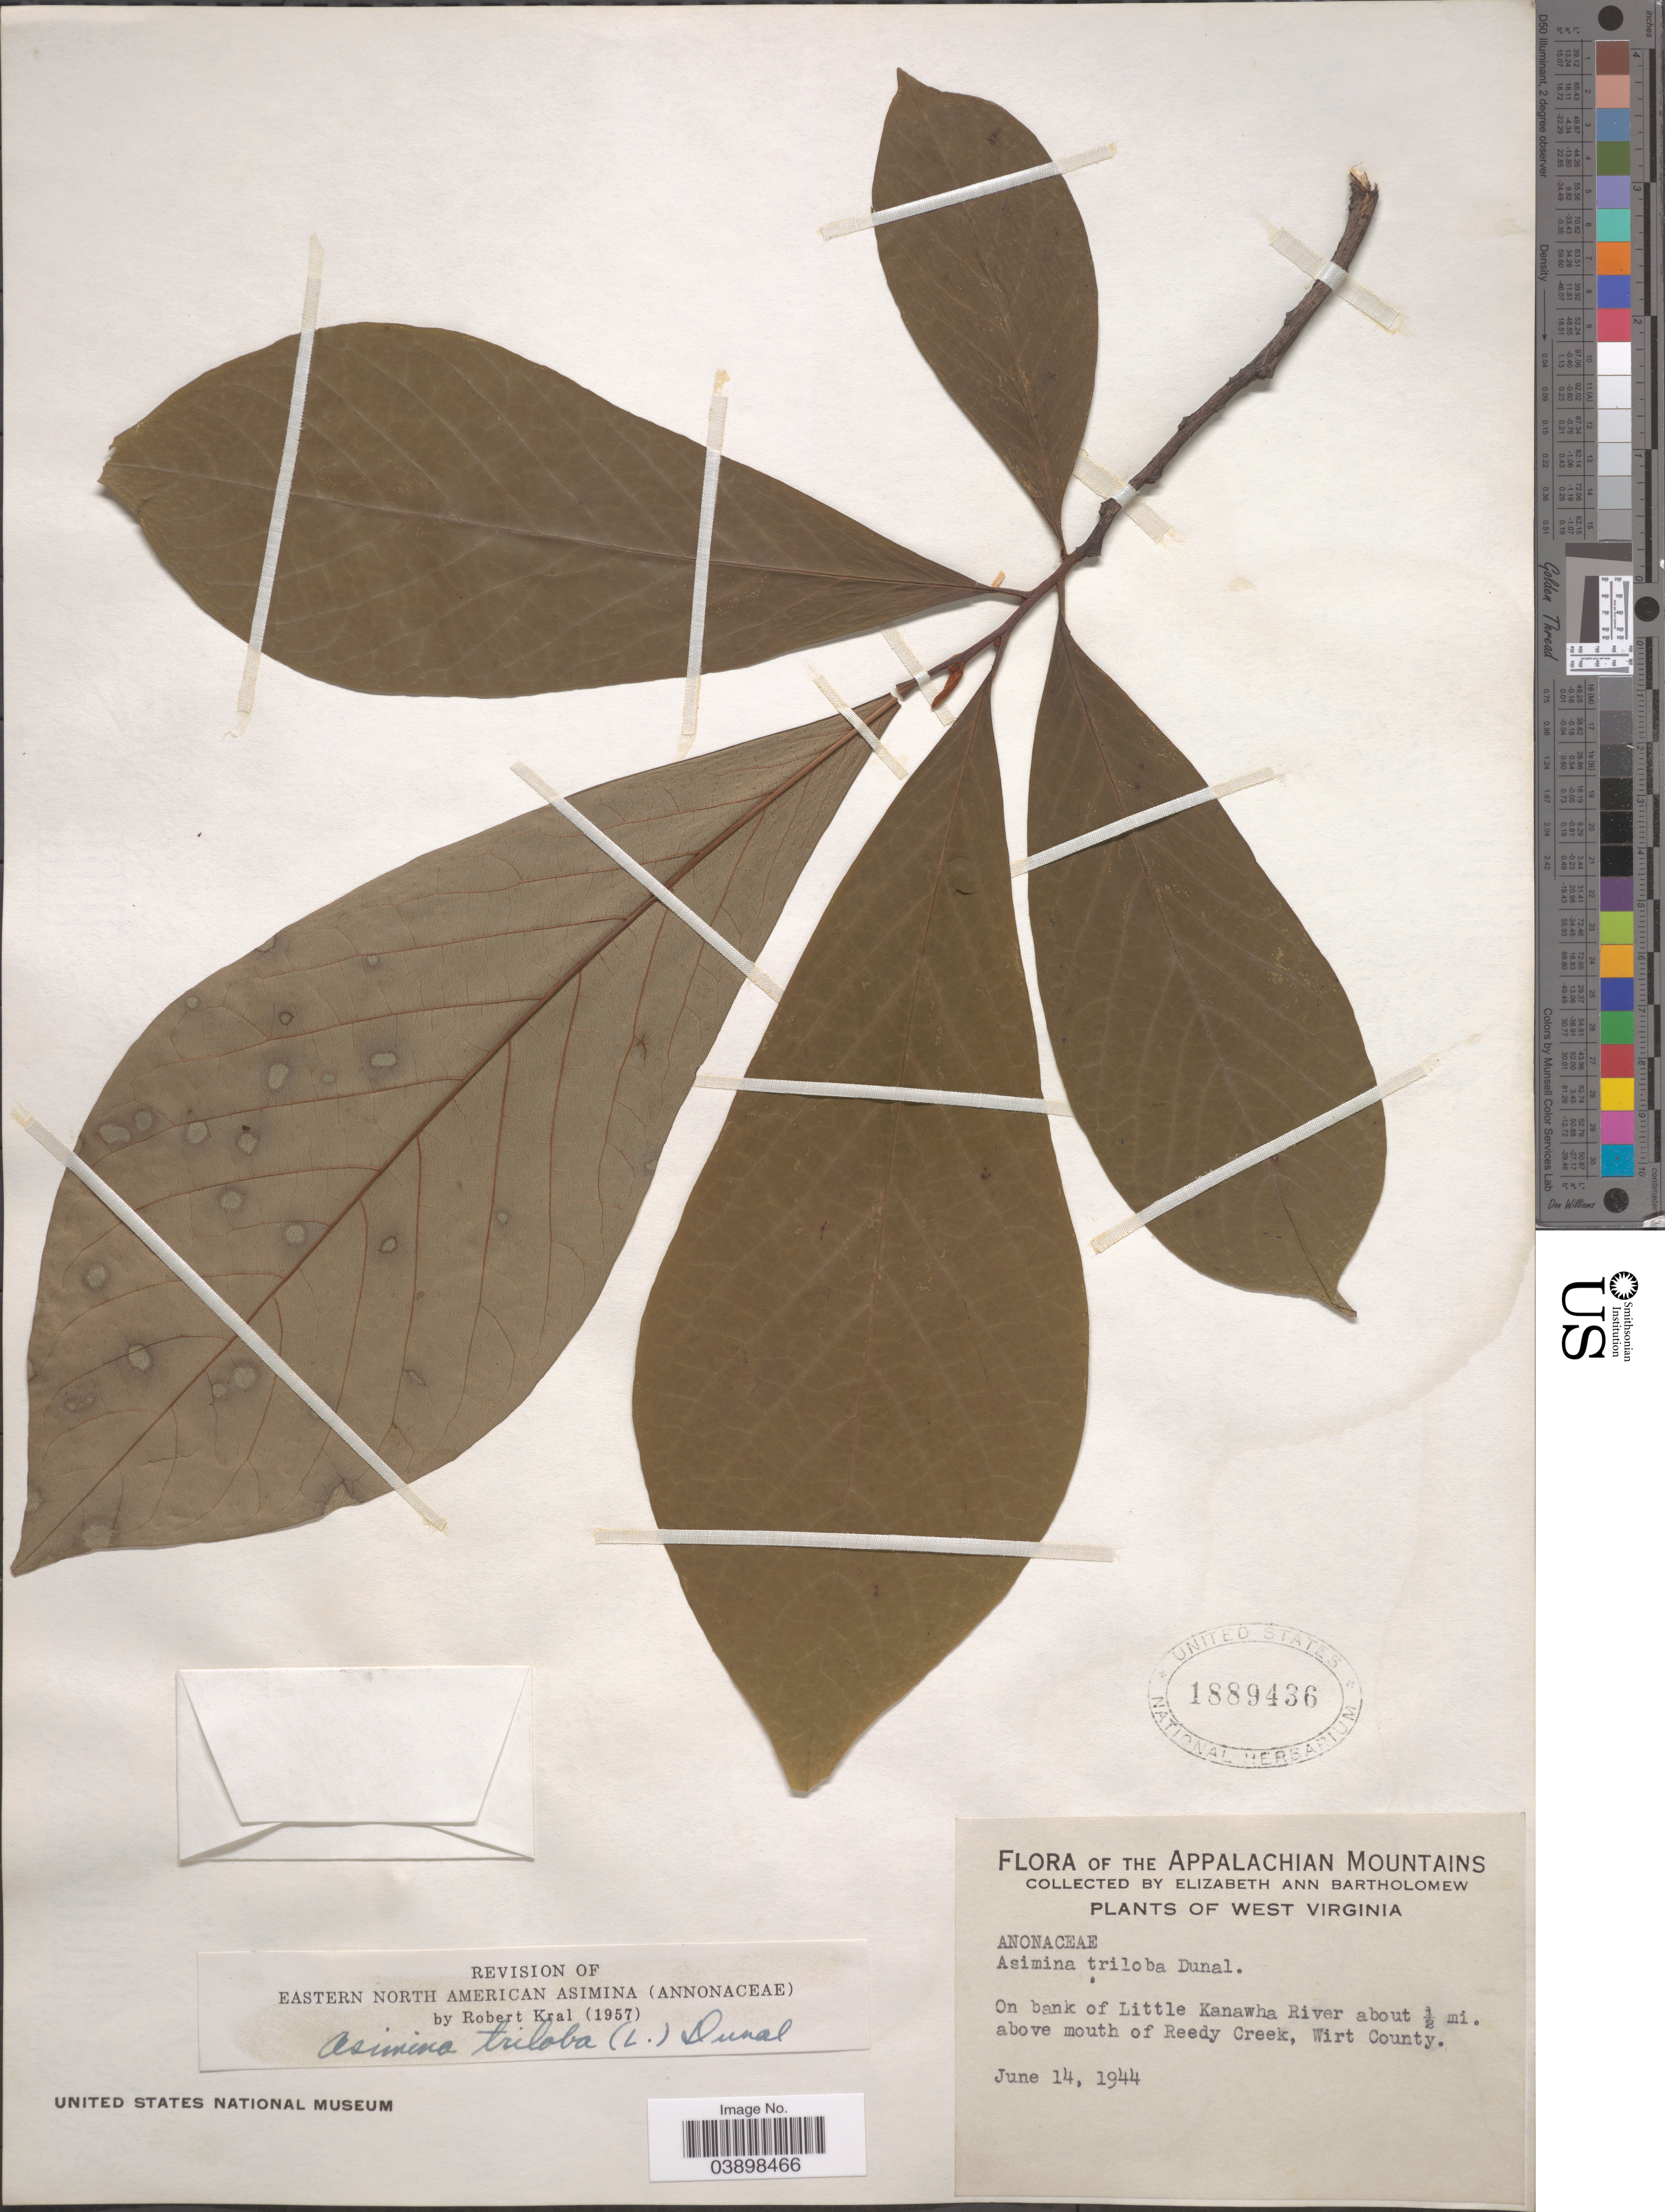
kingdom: Plantae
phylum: Tracheophyta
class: Magnoliopsida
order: Magnoliales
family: Annonaceae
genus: Asimina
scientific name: Asimina triloba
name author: (L.) Dunal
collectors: E. Bartholomew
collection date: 1944-06-14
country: United States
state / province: West Virginia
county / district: Wirt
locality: The Appalachian Mountains. On bank of Little Kanawha River about ½ mi. above mouth of Reedy Creek, Wirt County.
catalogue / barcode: US 1889436